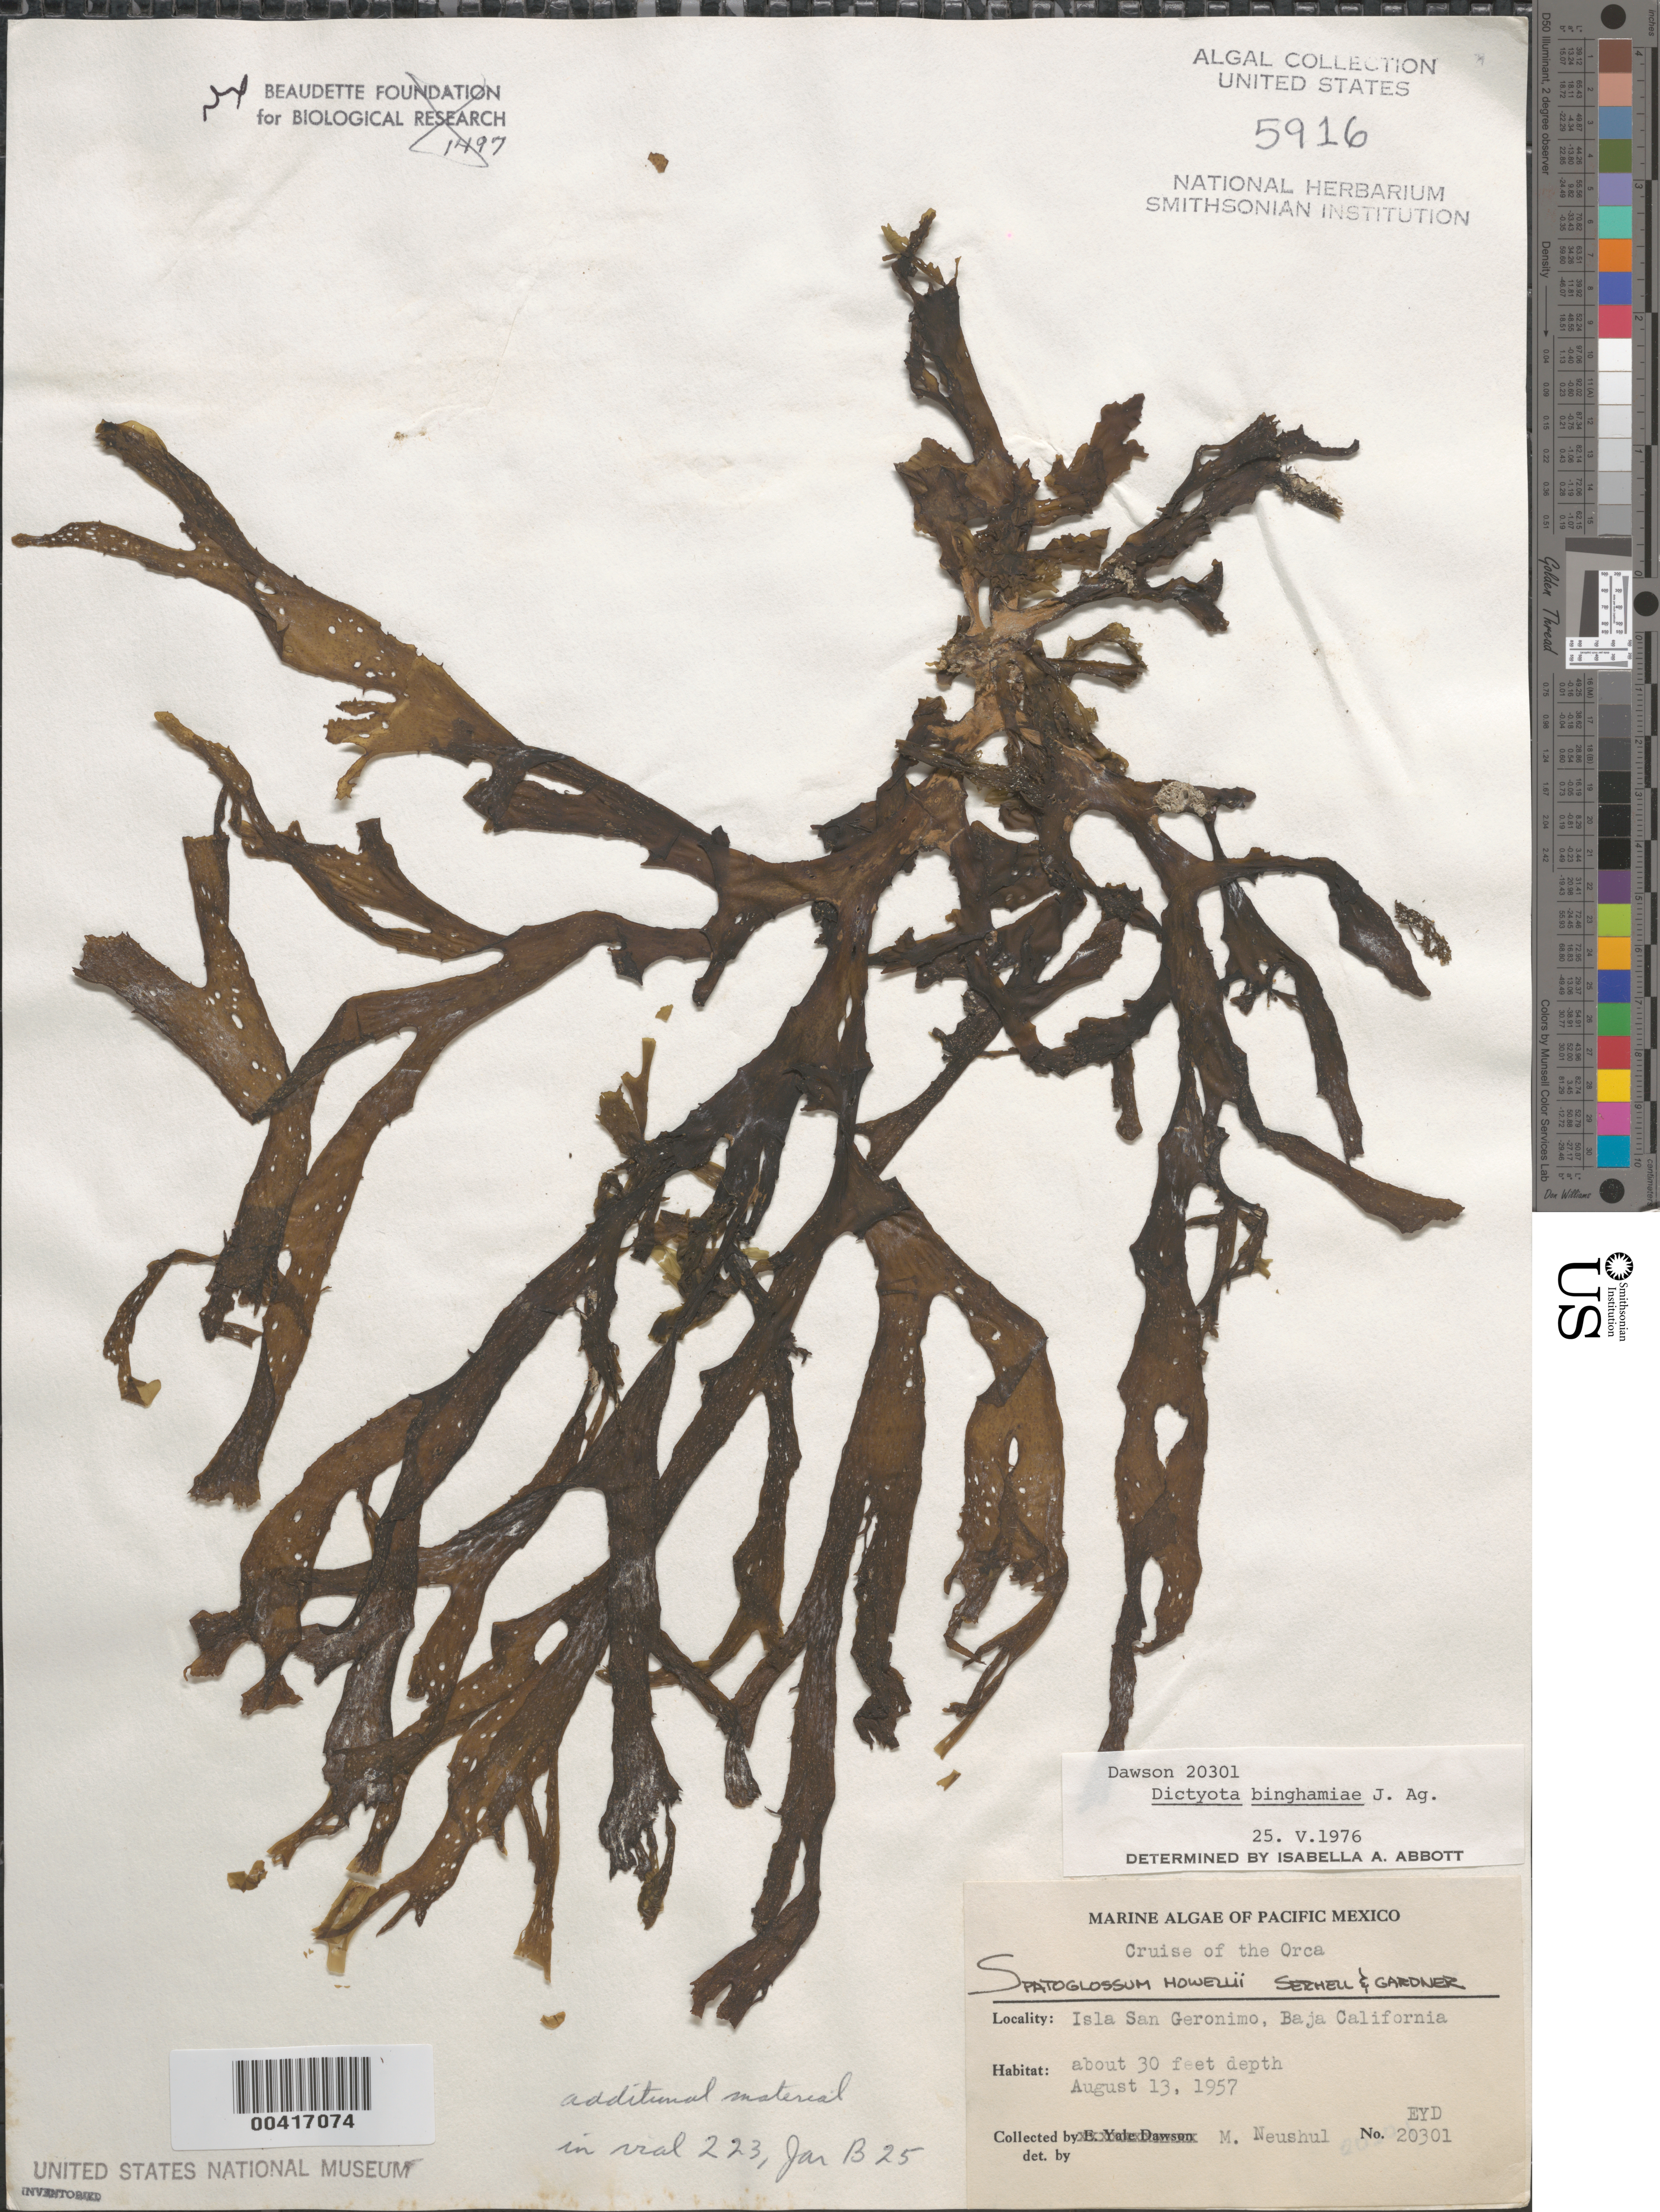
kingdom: Chromista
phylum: Ochrophyta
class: Phaeophyceae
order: Dictyotales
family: Dictyotaceae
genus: Dictyota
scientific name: Dictyota binghamiae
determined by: Abbott, Isabella A.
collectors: M. Neushul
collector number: EYD 20301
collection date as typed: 13 Aug 1957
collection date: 1957-08-13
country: Mexico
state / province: Baja California Norte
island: Isla San Geronimo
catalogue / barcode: US 5916